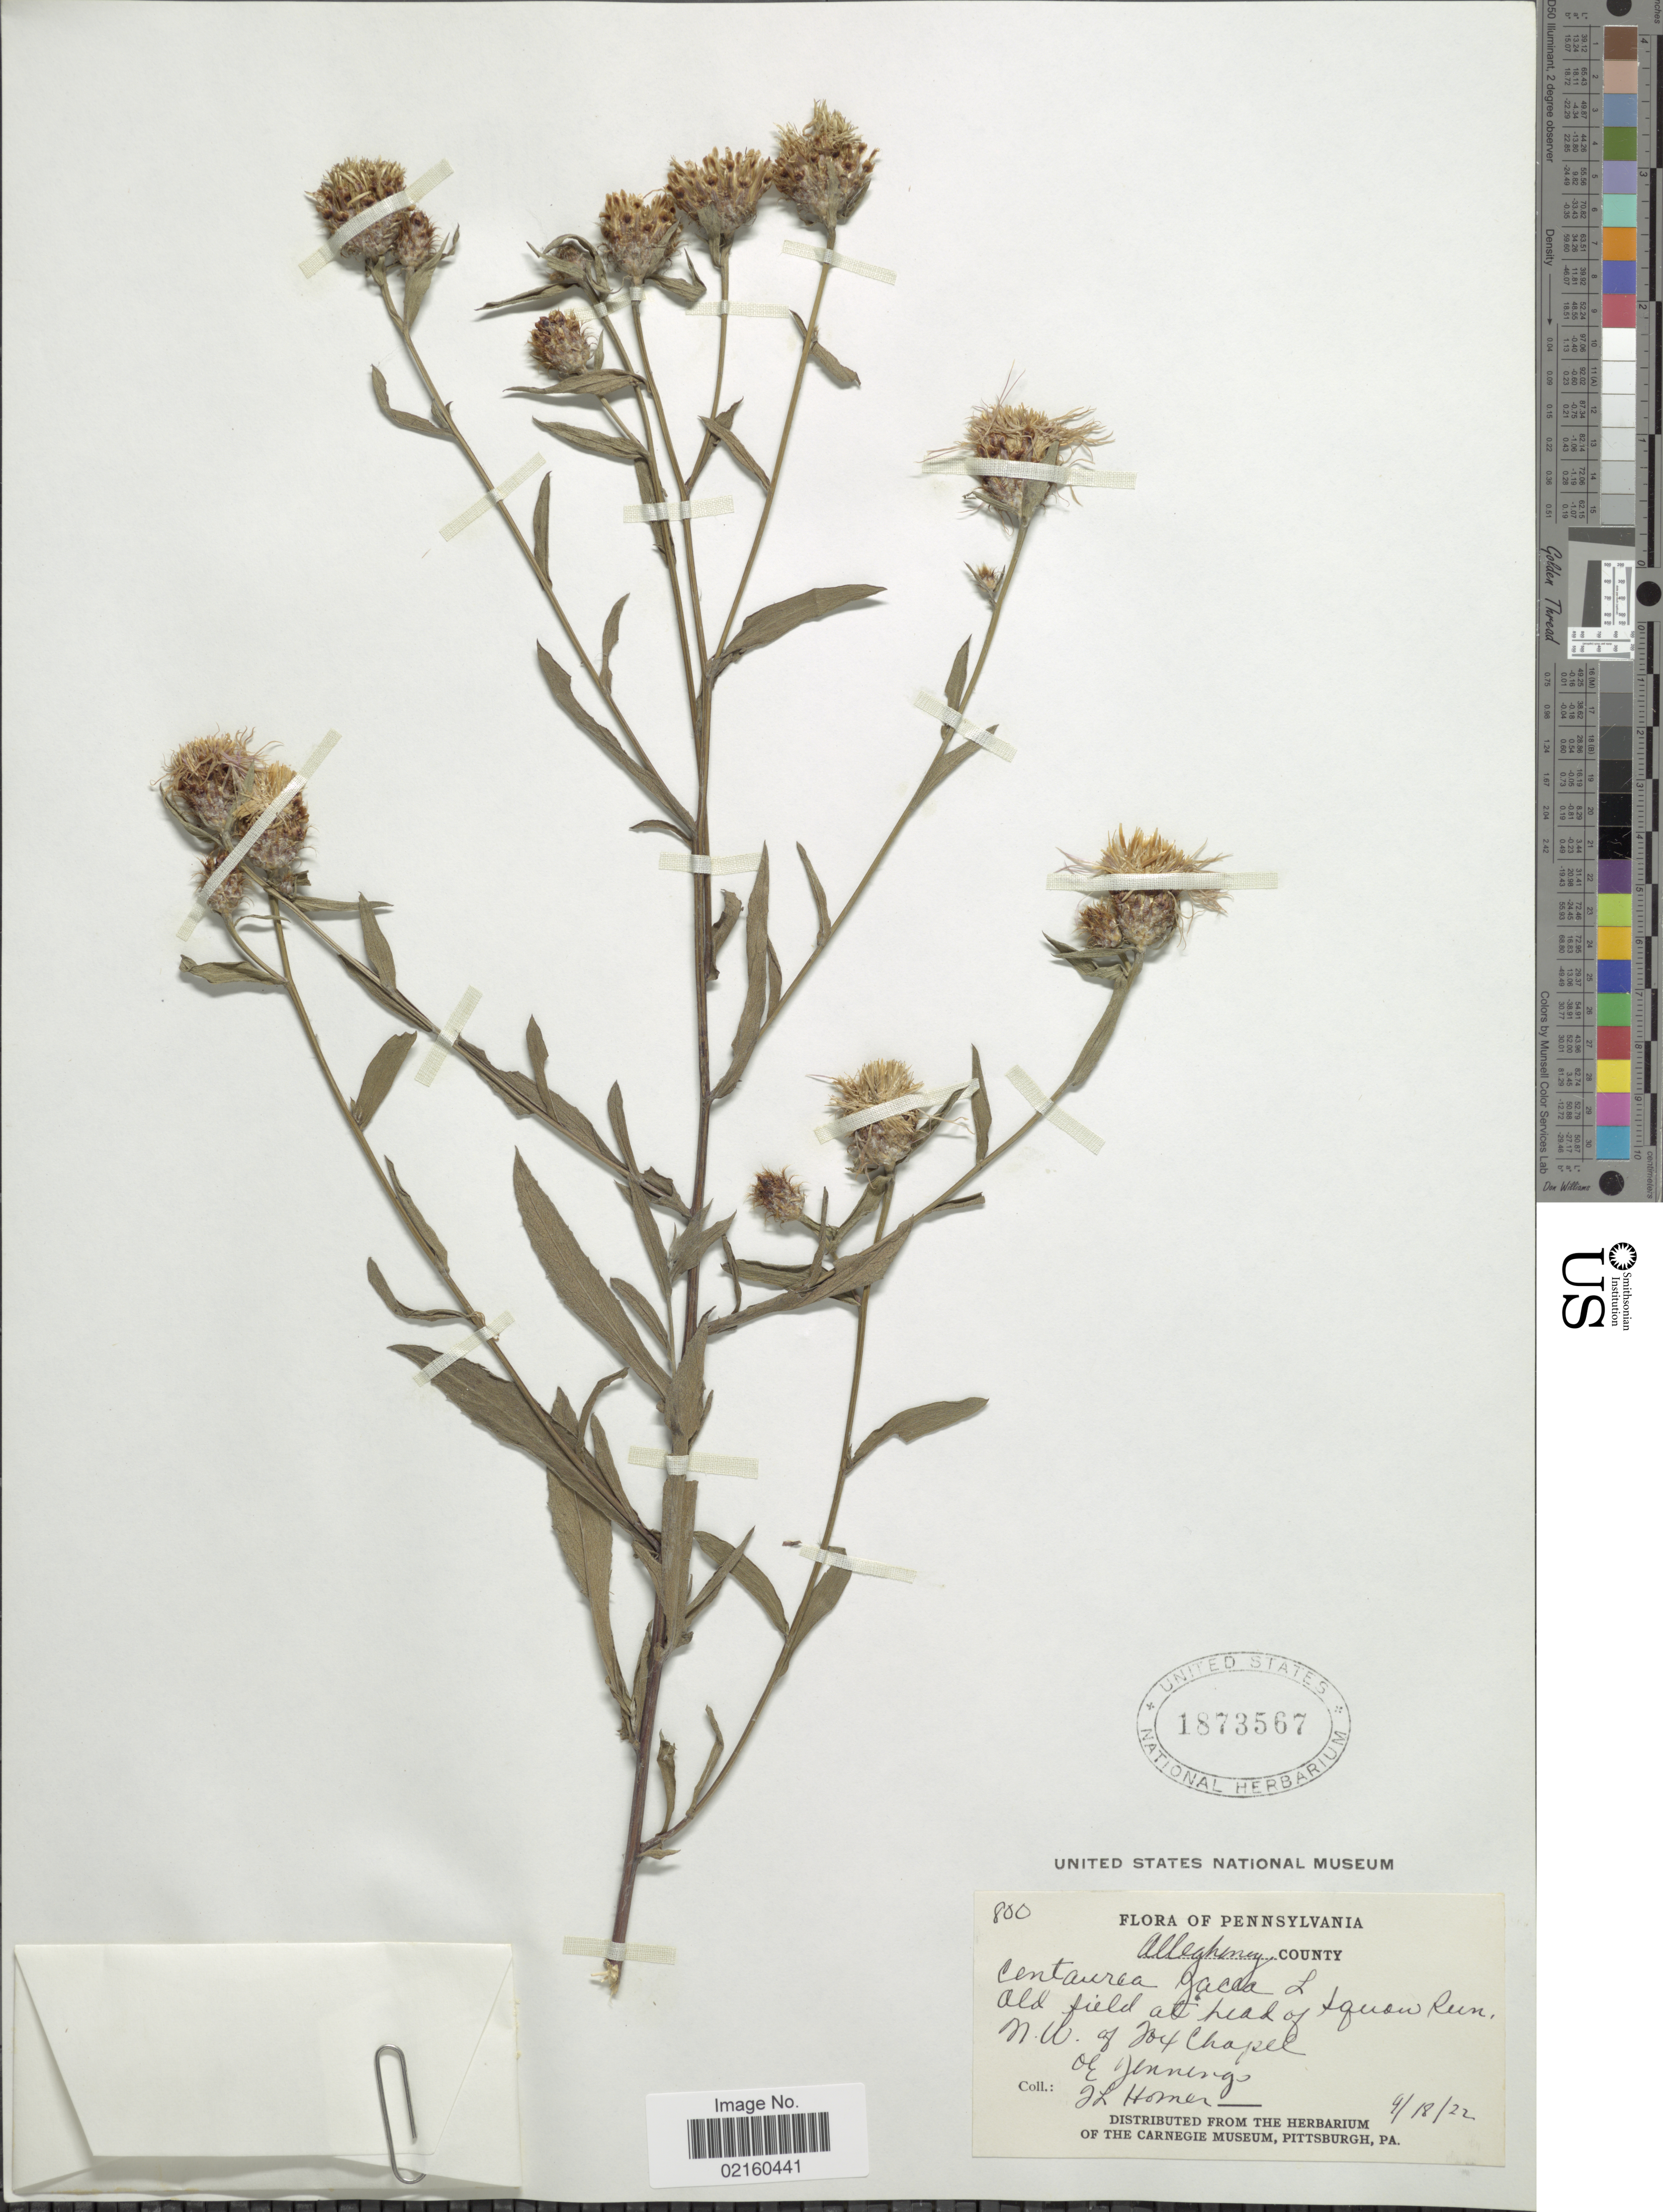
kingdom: Plantae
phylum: Tracheophyta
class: Magnoliopsida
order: Asterales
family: Asteraceae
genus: Centaurea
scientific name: Centaurea jacea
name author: L.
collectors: O. E. Jennings & J. Horner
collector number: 800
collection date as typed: Transcribed d/m/y: 18/9/22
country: United States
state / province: Pennsylvania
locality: Allegheny County, head of Squaw Run, N. W. of Joy Chapel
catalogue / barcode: US 1873567